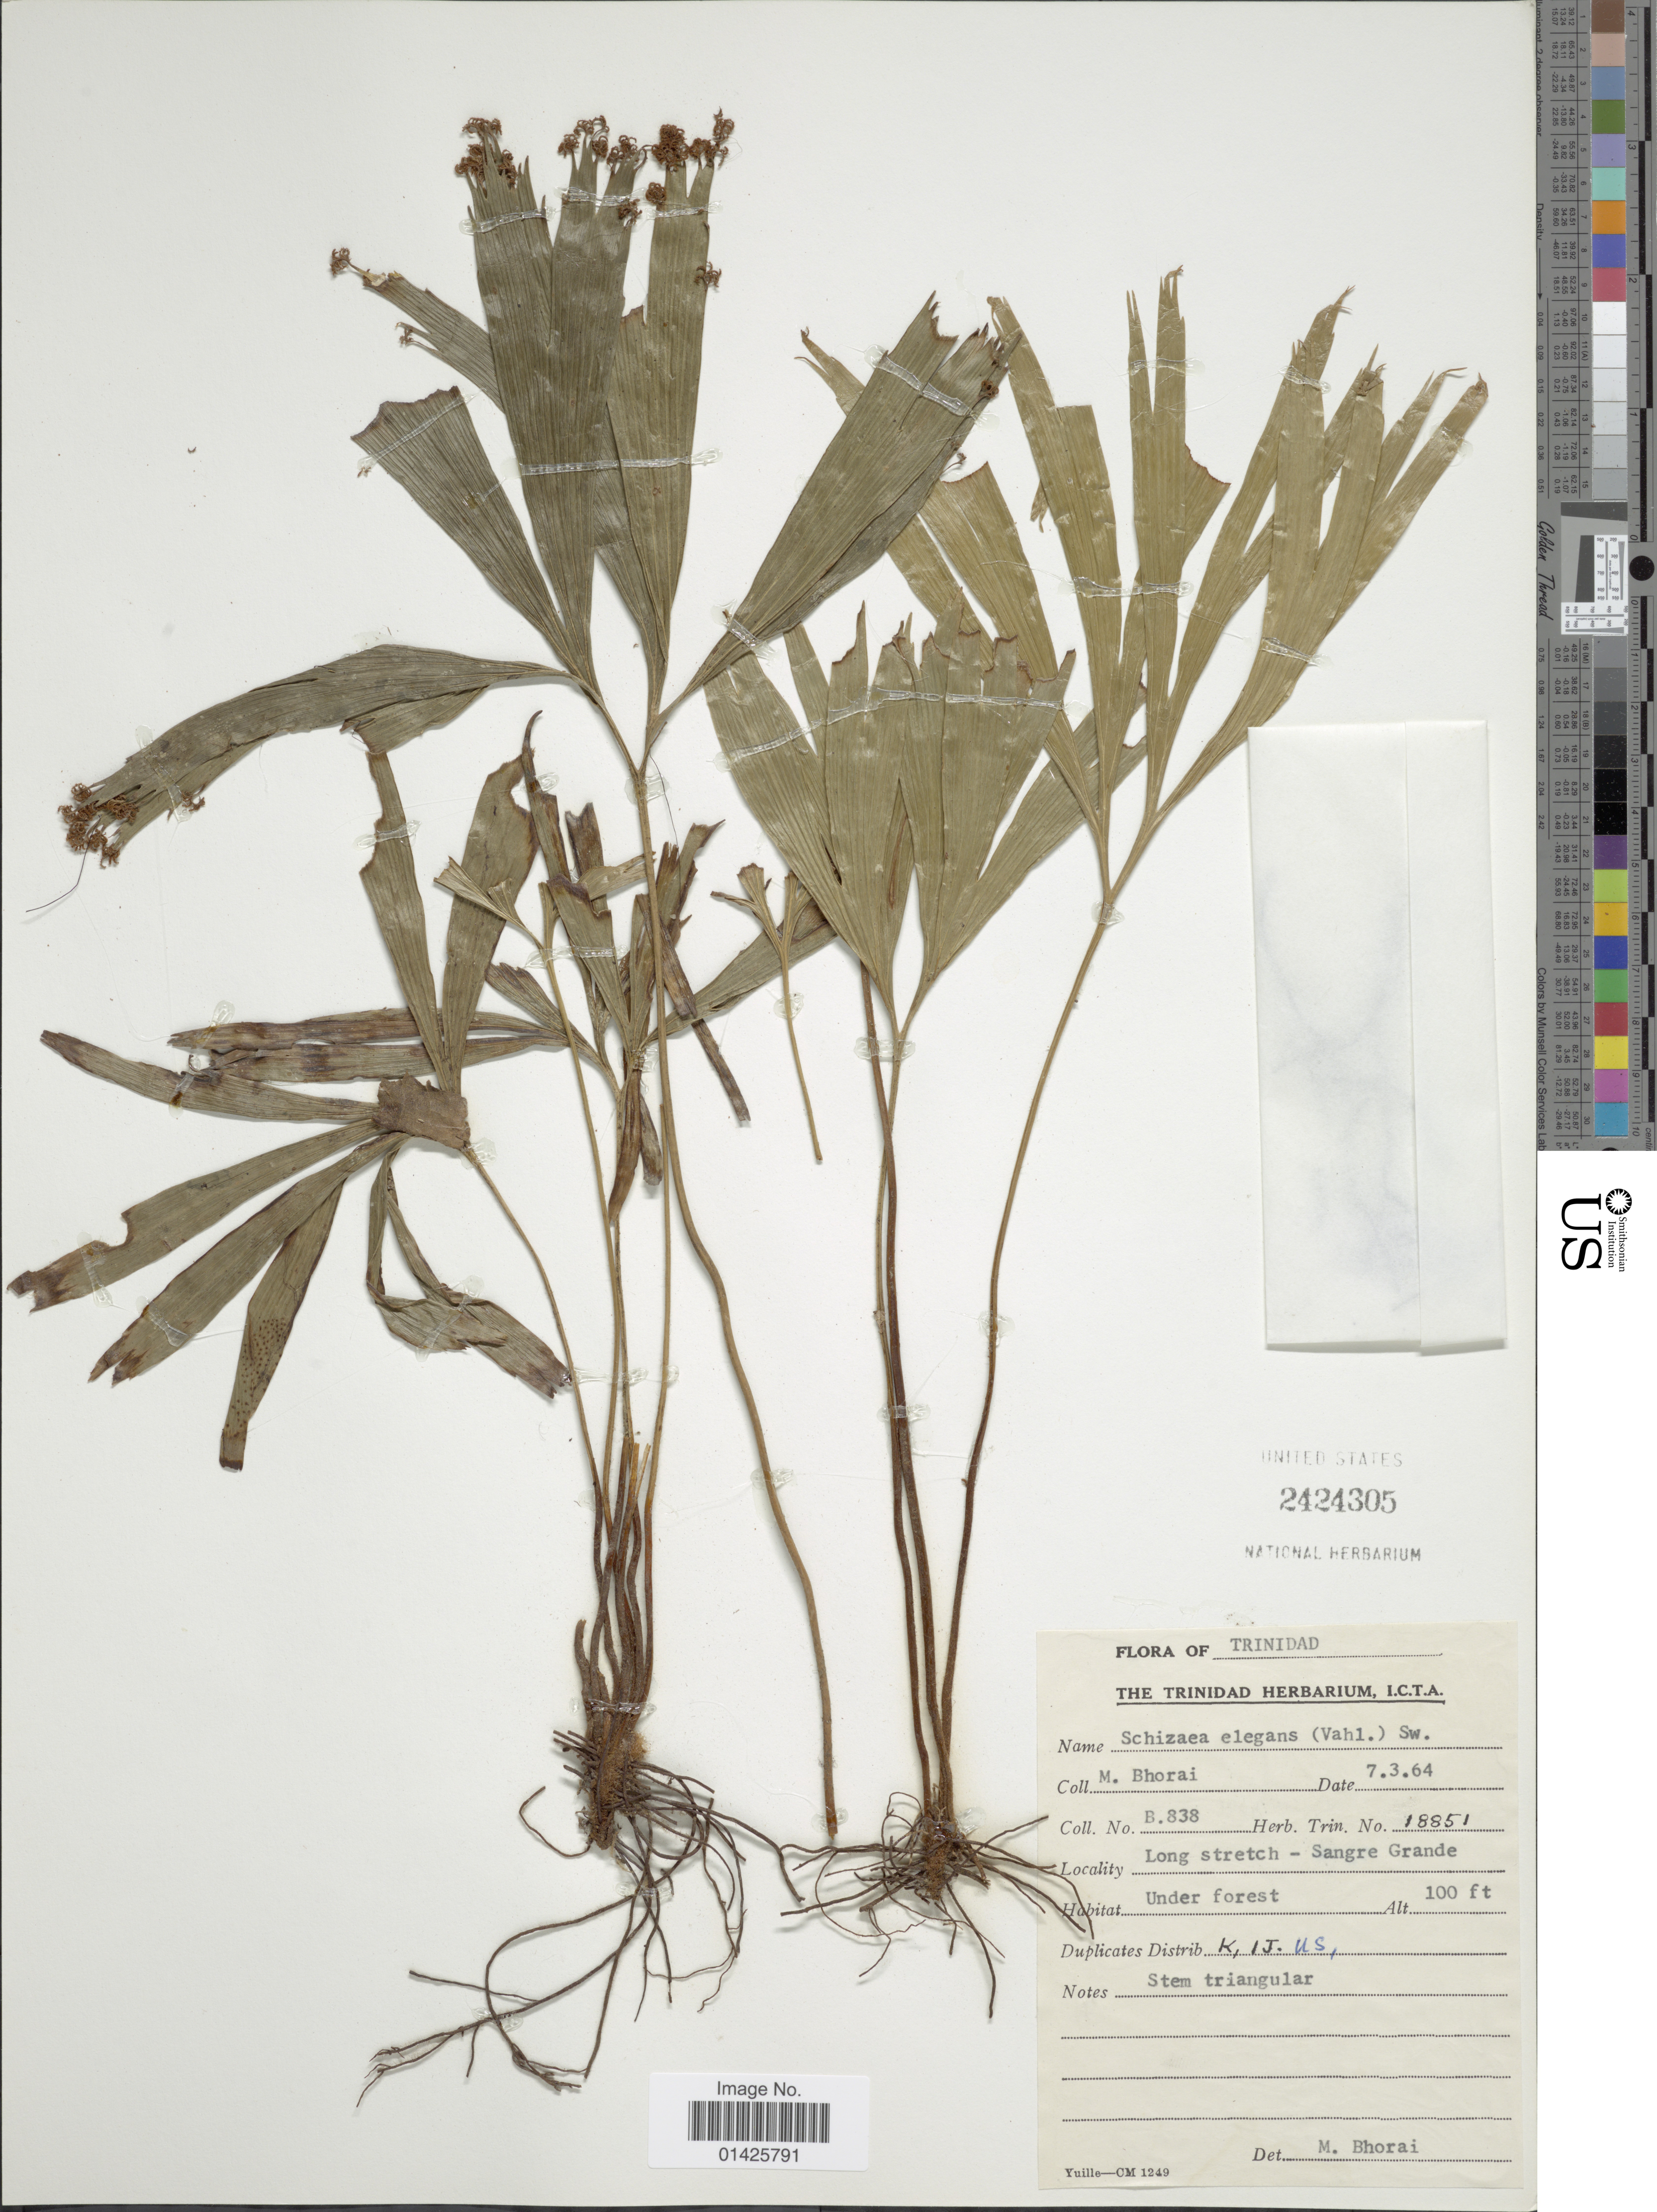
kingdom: Plantae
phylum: Tracheophyta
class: Polypodiopsida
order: Schizaeales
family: Schizaeaceae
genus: Schizaea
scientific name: Schizaea elegans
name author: (Vahl) Sw.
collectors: M. Bhorai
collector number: B.838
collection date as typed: Transcribed d/m/y: 7/3/64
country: Trinidad and Tobago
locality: Trinidad, Long strech - Sangre Grande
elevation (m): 30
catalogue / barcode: US 2424305